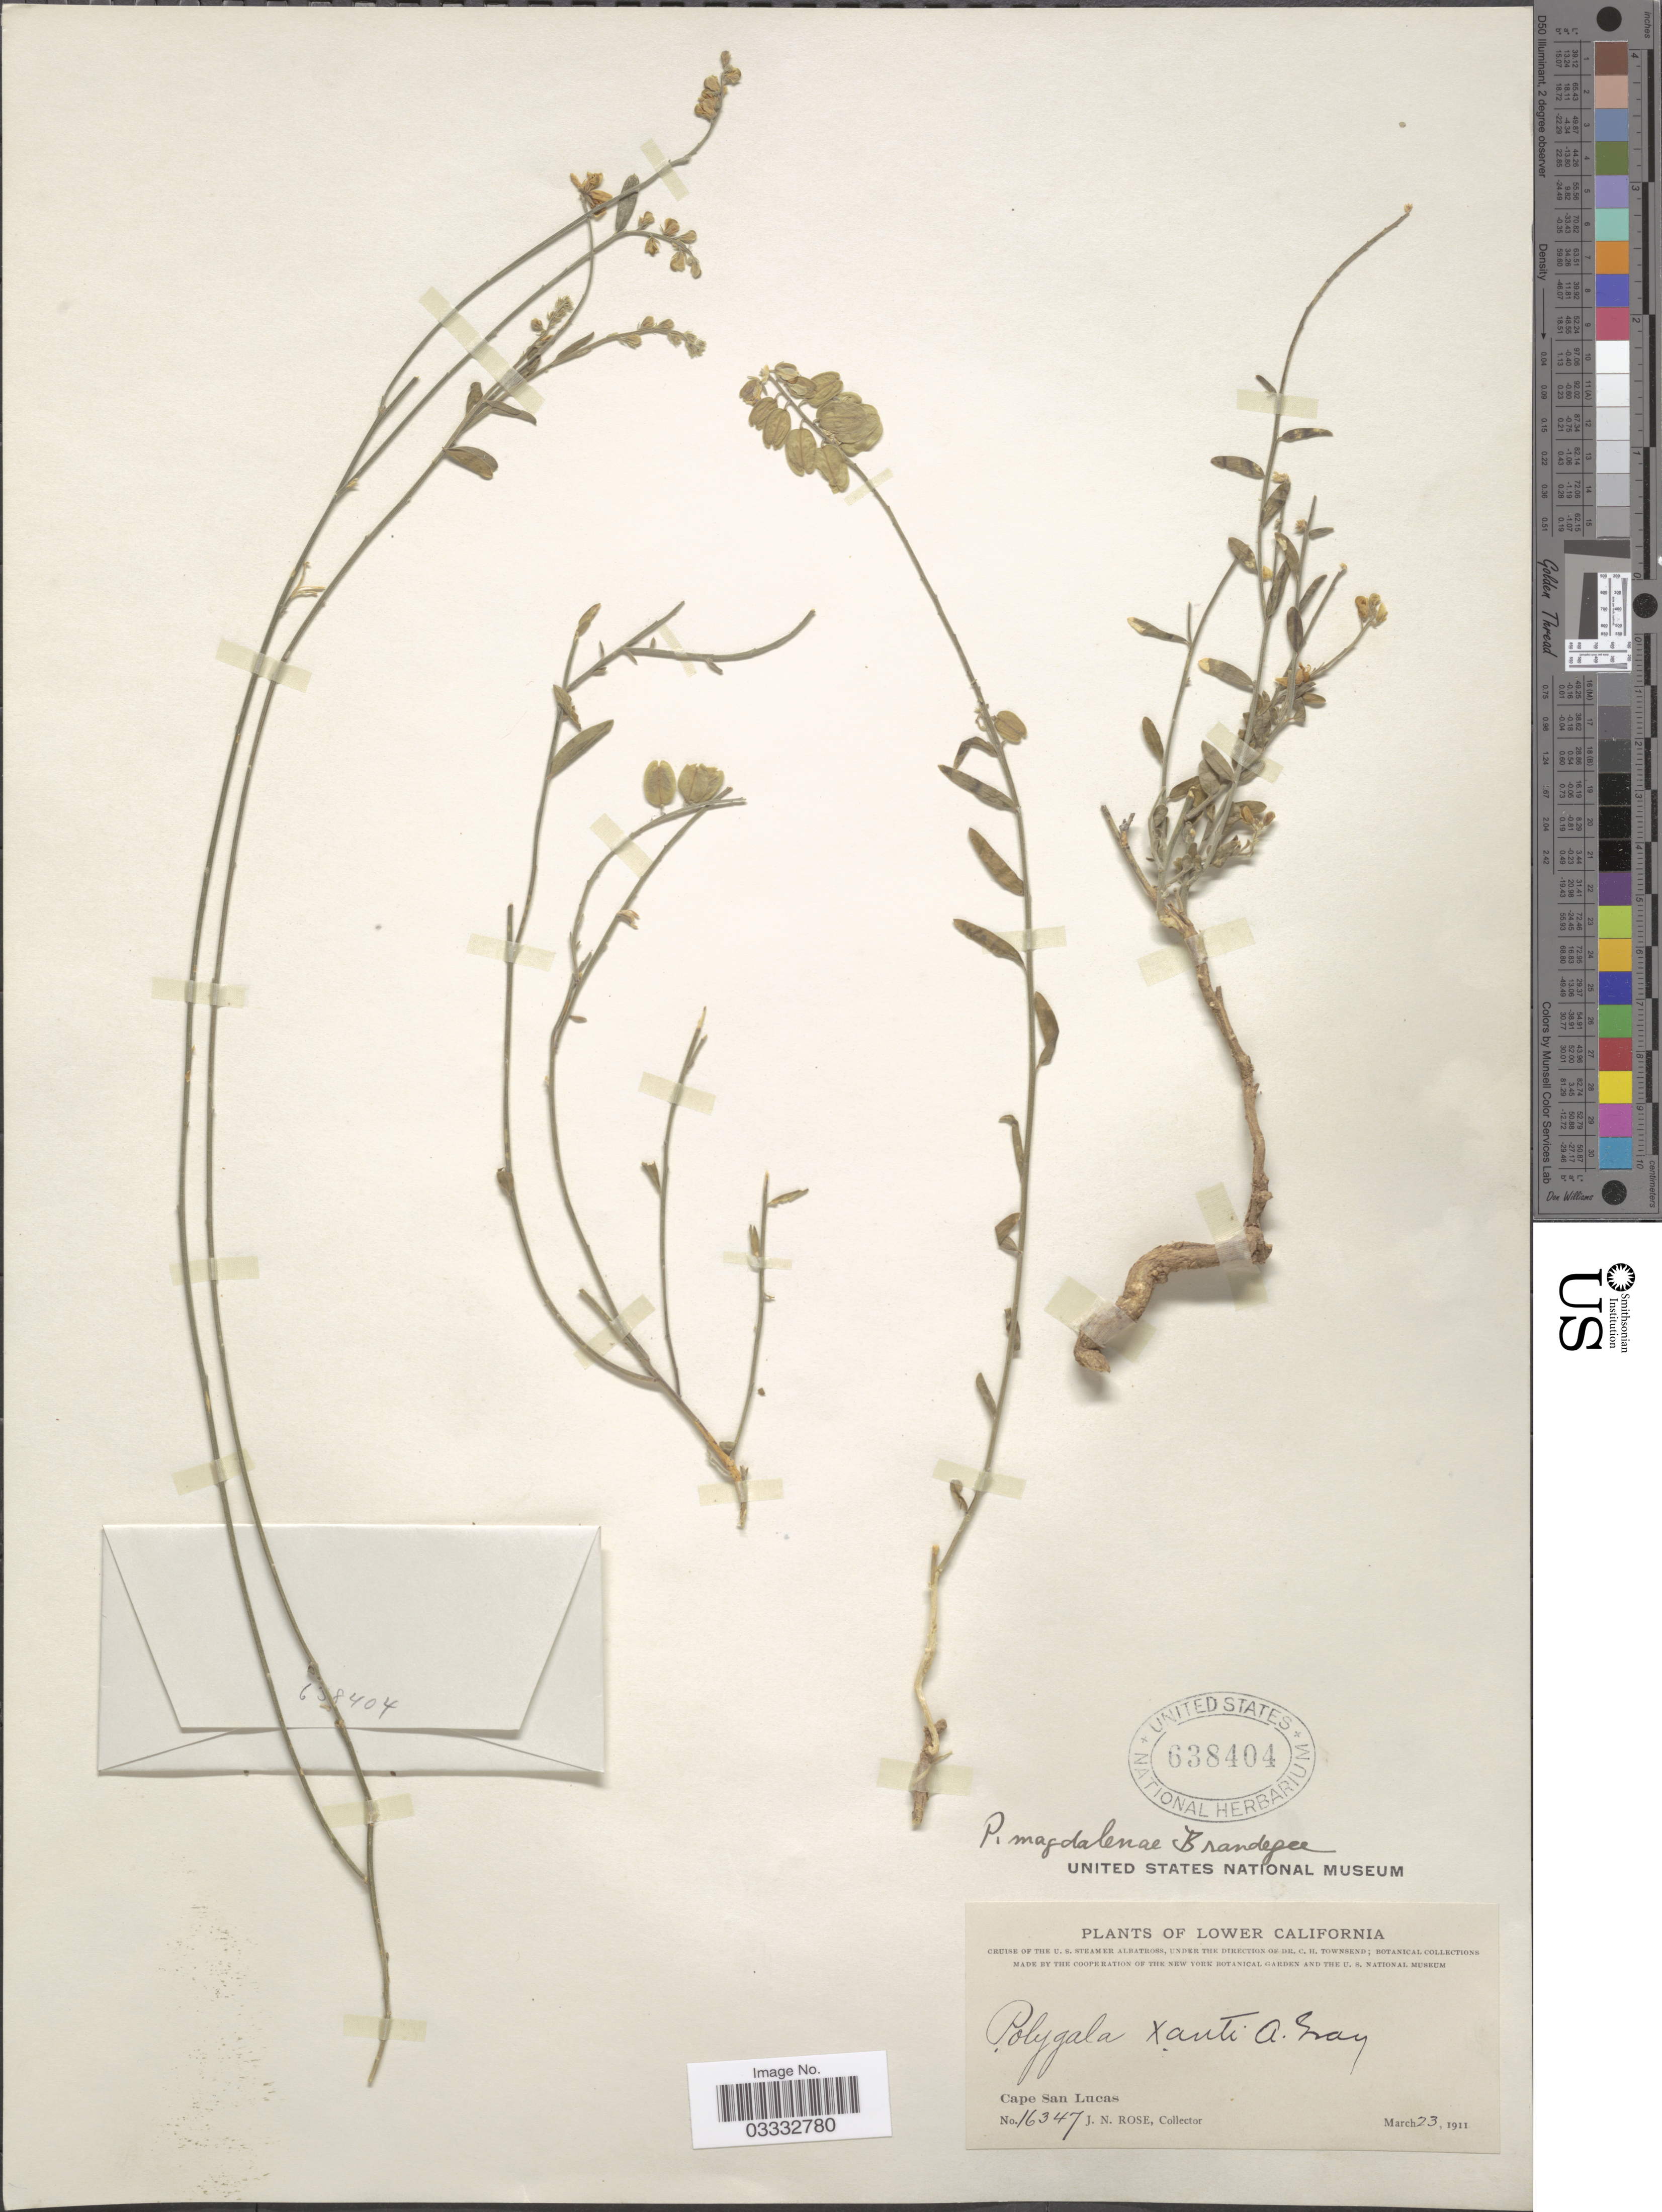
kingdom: Plantae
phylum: Tracheophyta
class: Magnoliopsida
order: Fabales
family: Polygalaceae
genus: Polygala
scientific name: Polygala magdalenae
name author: Brandegee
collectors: J. N. Rose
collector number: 16347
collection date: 1911-03-23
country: Mexico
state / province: Baja California Sur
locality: Lower California. Cape San Lucas.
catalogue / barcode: US 638404